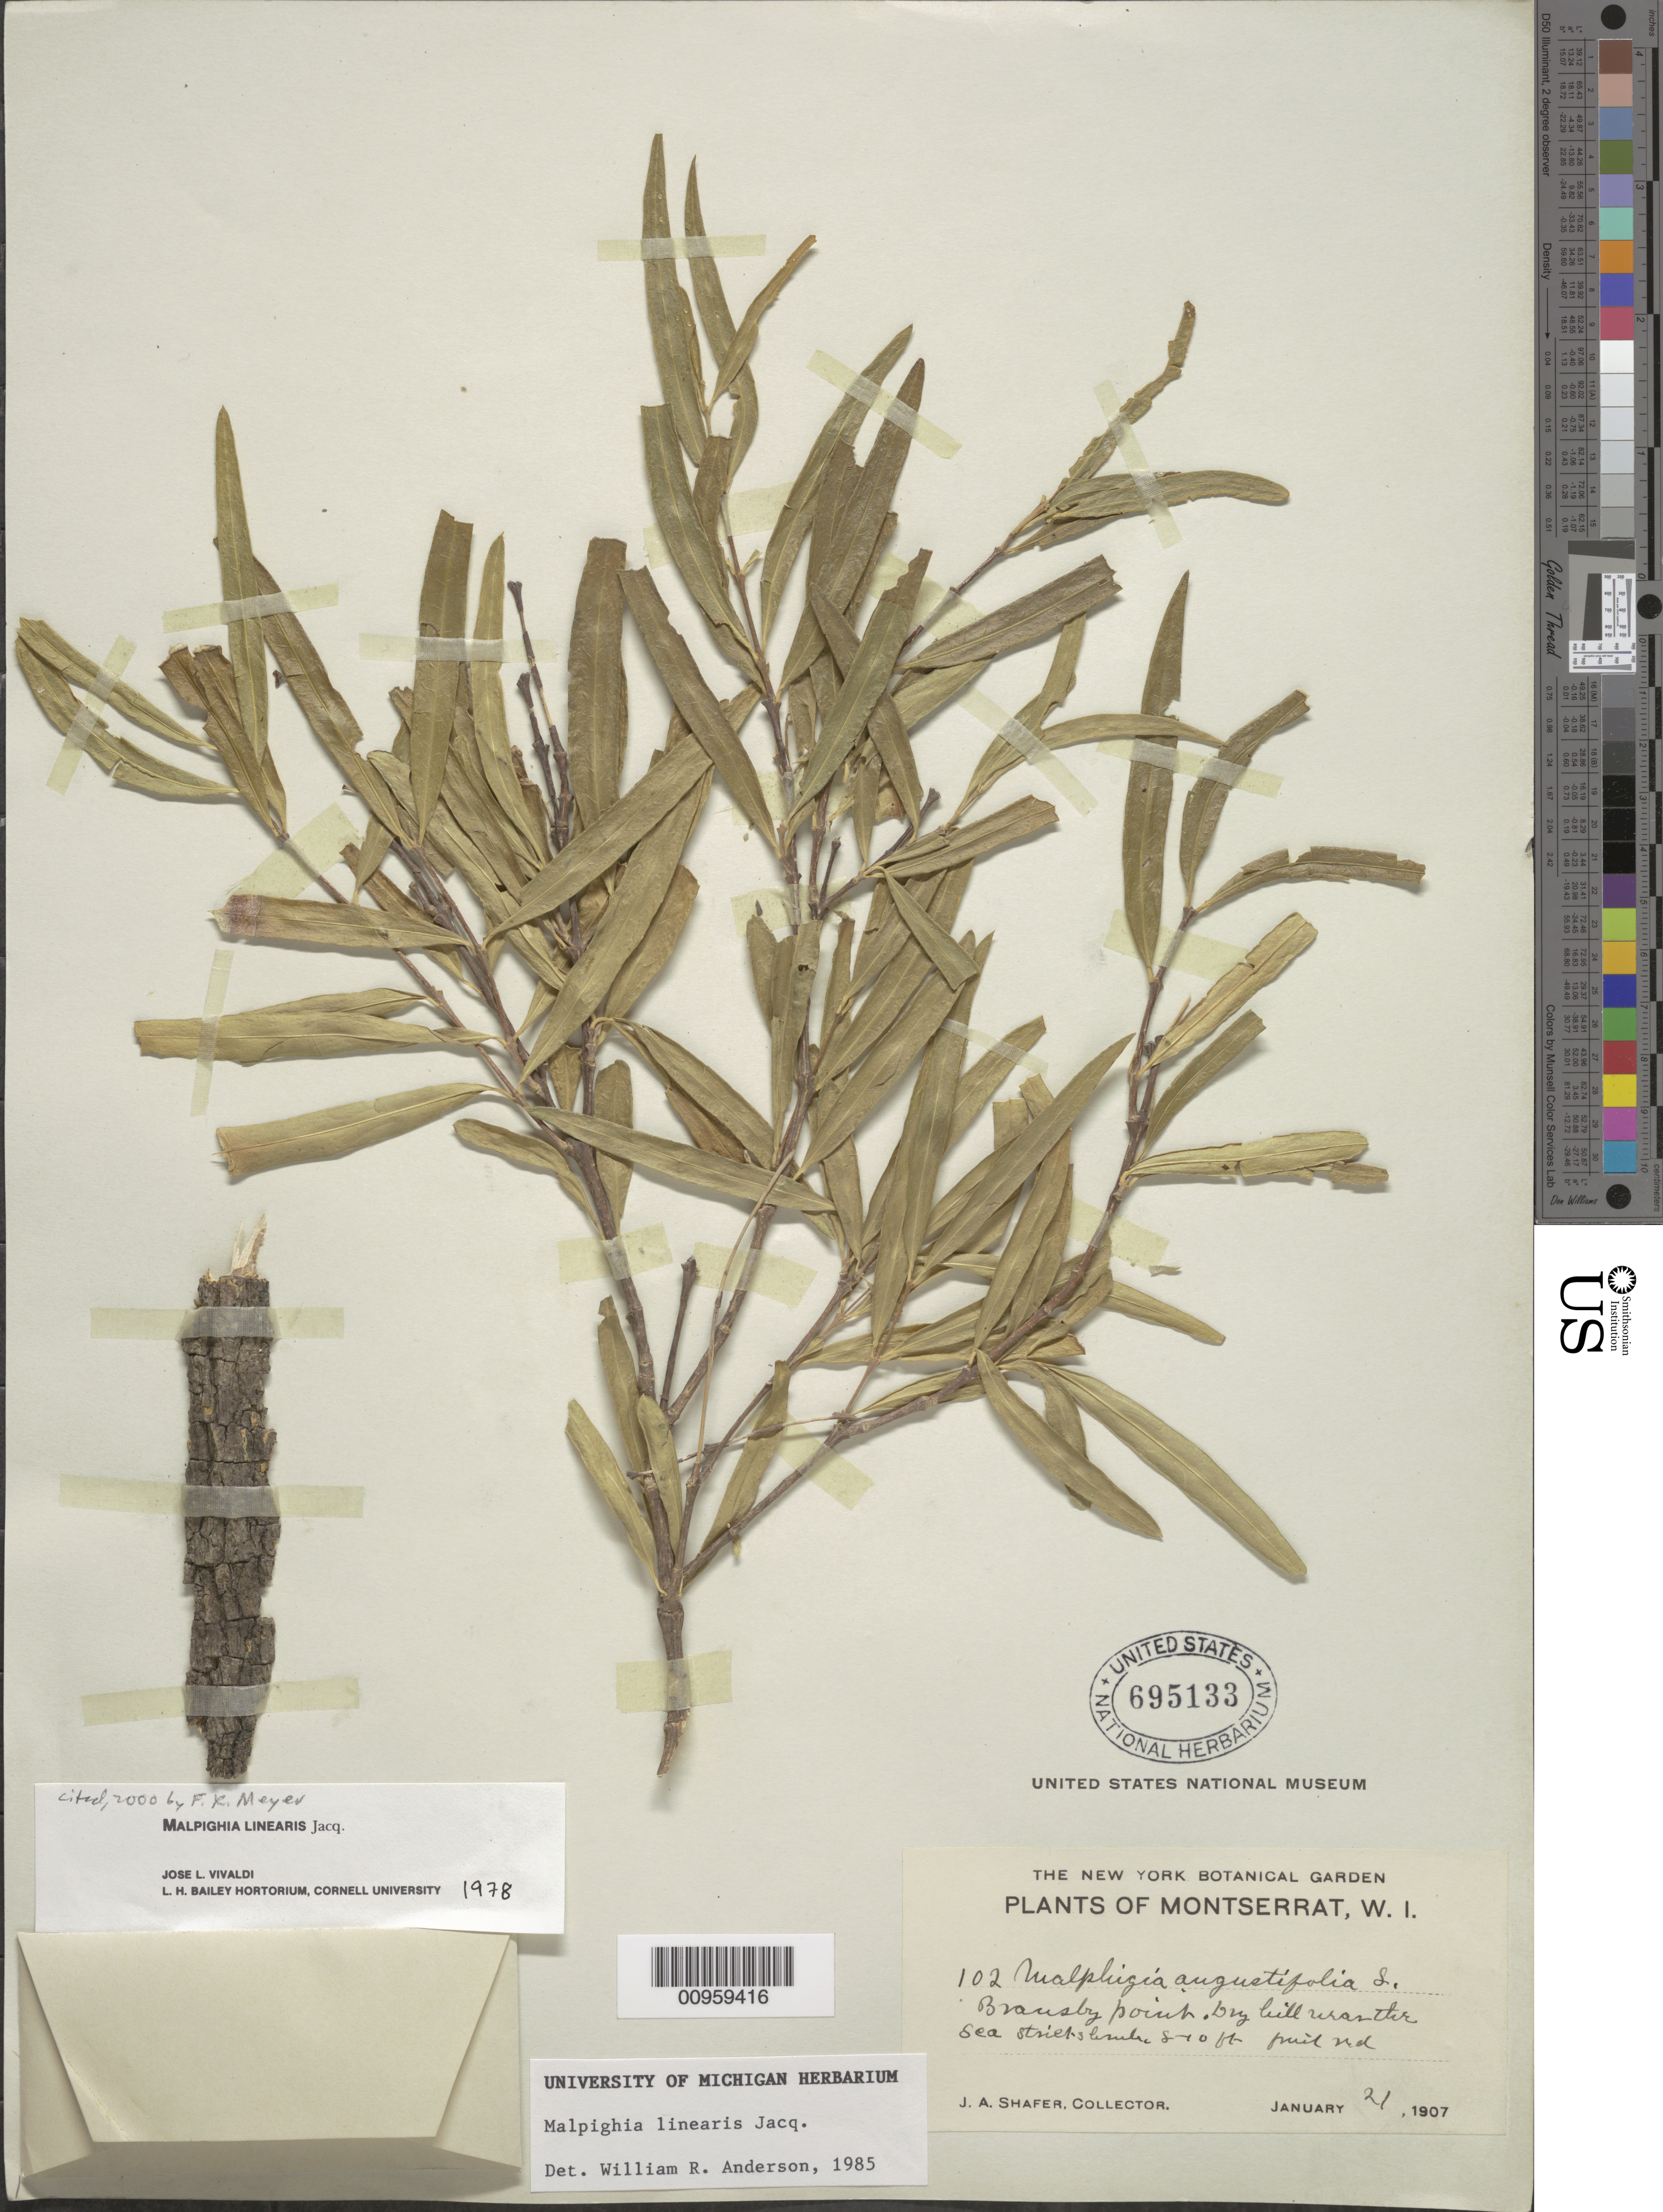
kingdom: Plantae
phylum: Tracheophyta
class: Magnoliopsida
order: Malpighiales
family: Malpighiaceae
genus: Malpighia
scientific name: Malpighia linearis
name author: Jacq.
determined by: Meyer, F. K.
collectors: J. A. Shafer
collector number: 102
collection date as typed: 21 Jan 1907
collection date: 1907-01-21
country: Montserrat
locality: "Brausby" Point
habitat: Dry hill "near the sea"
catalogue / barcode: US 695133